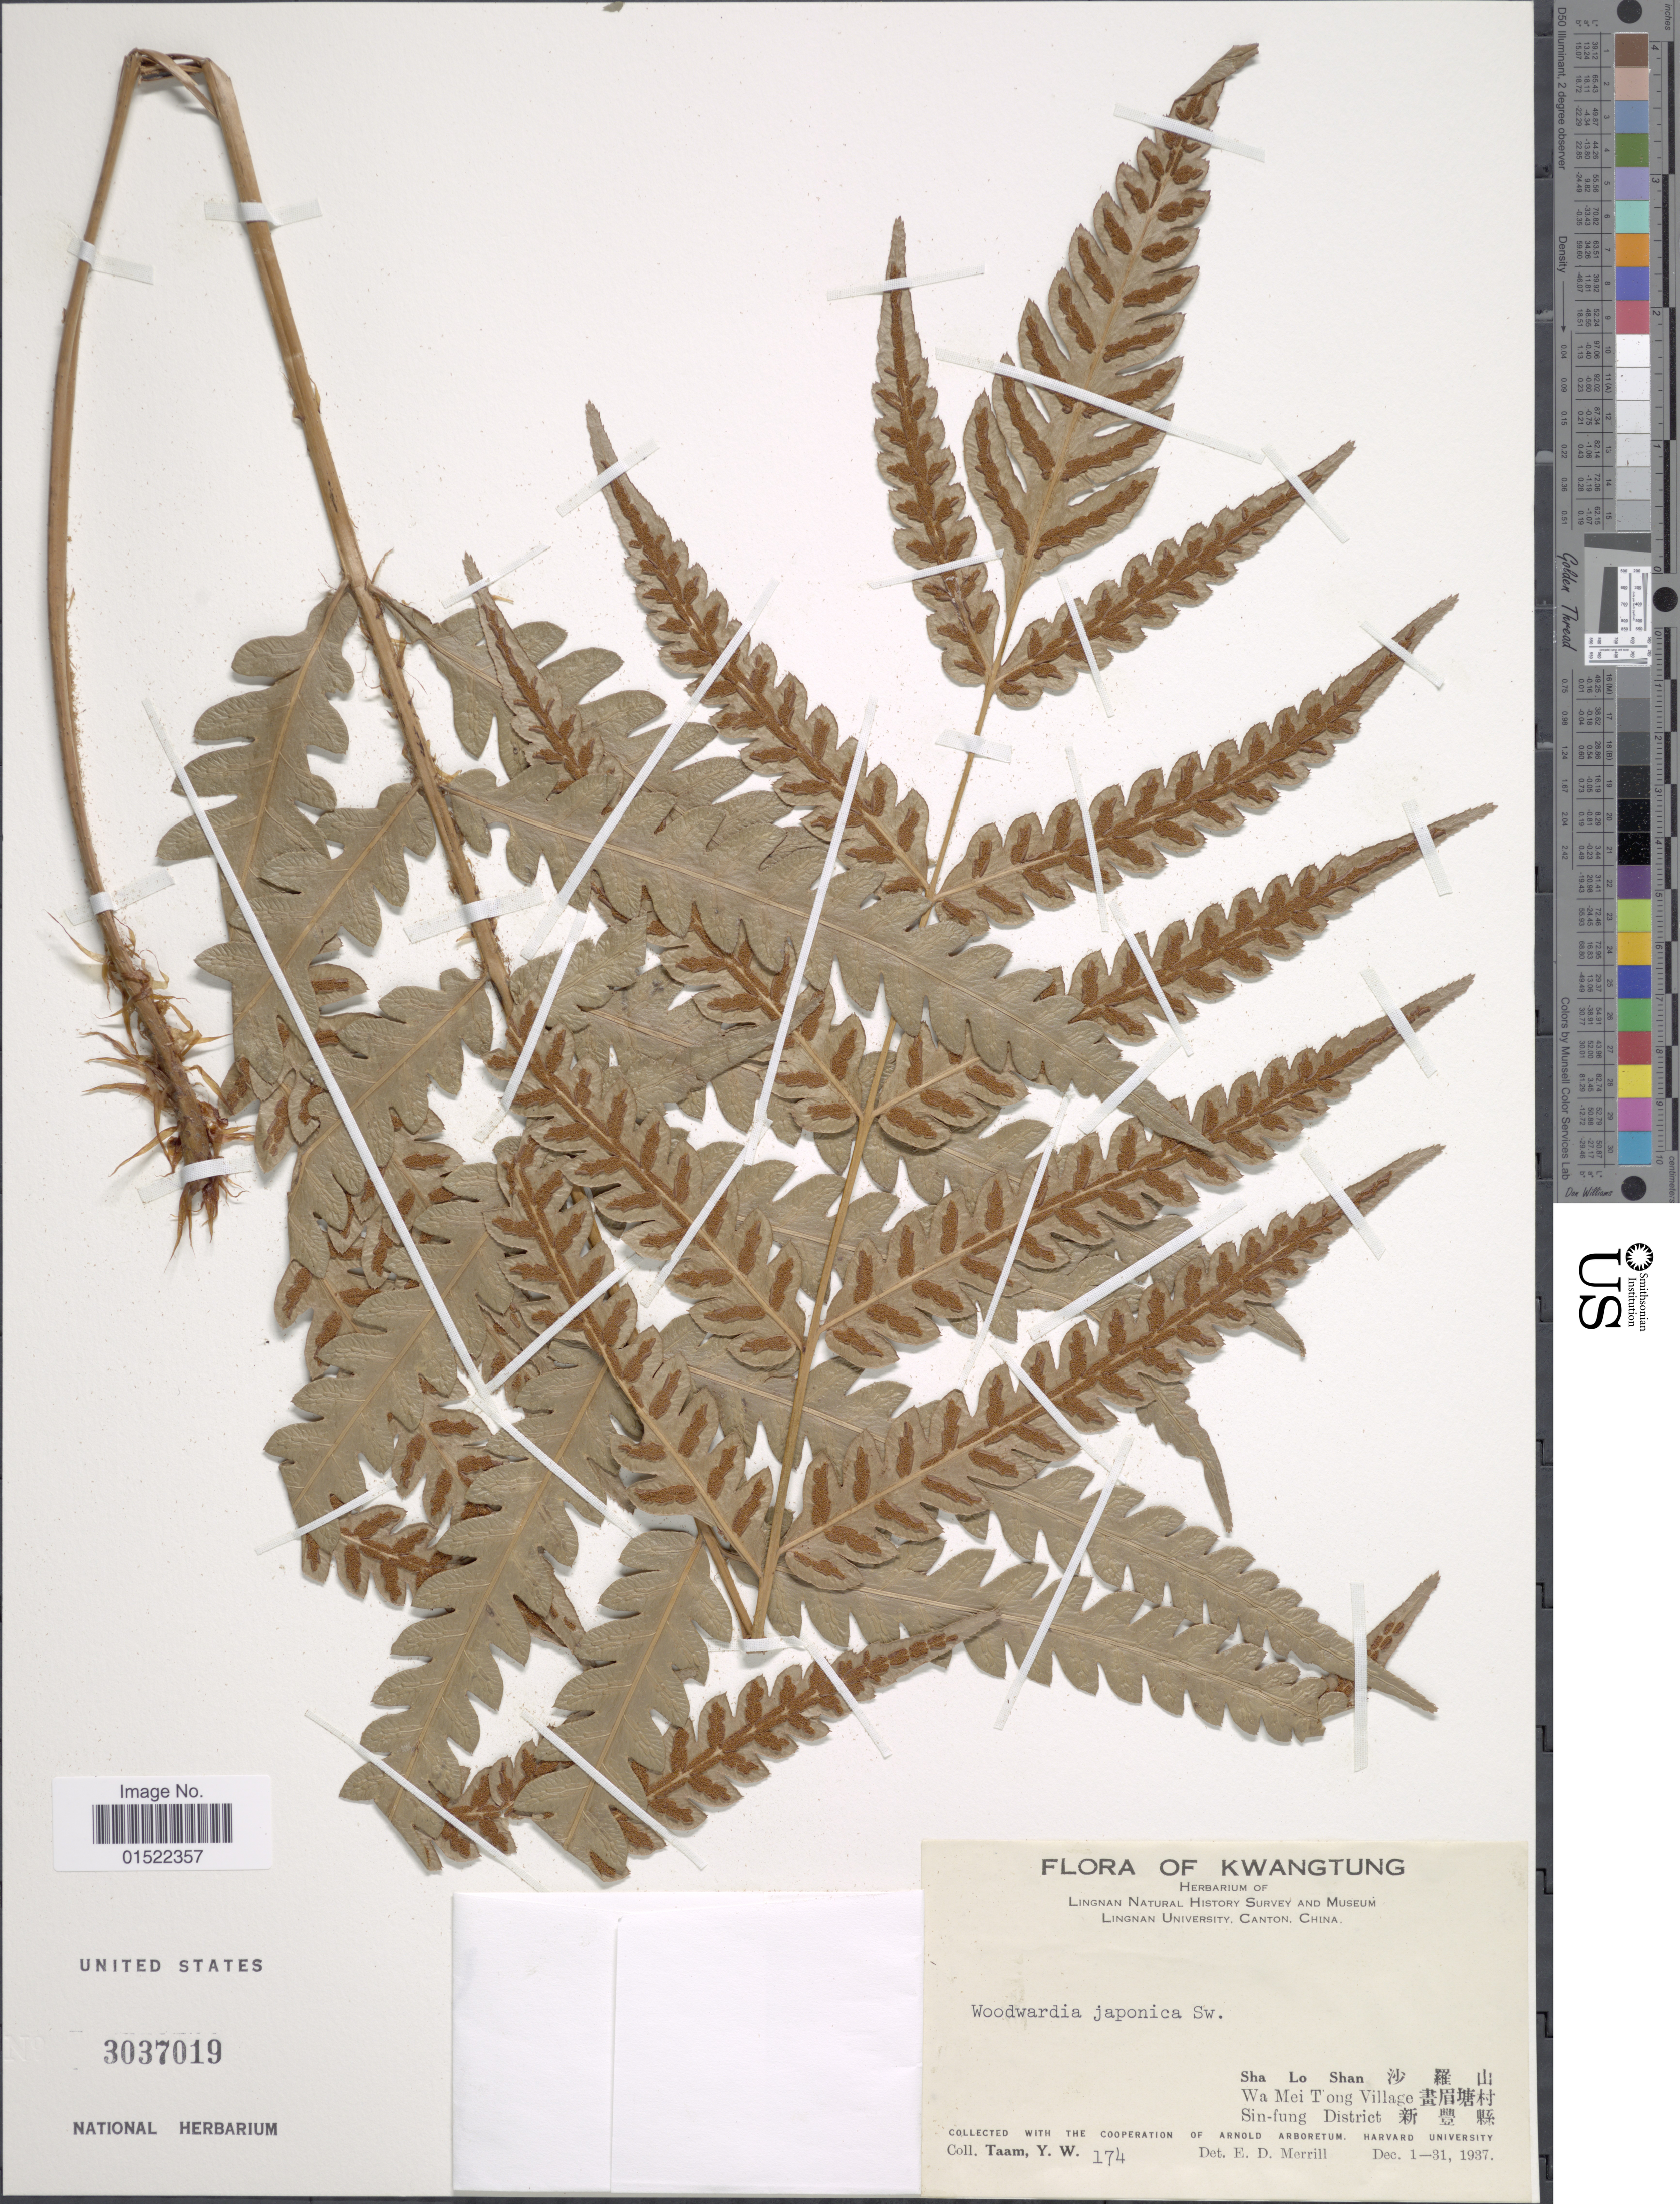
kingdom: Plantae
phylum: Tracheophyta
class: Polypodiopsida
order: Polypodiales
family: Blechnaceae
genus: Woodwardia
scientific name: Woodwardia japonica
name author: (L. f.) Sm.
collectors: Y. W. Taam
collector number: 174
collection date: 1937-12-01/1937-12-31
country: China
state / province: Guangdong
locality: Kwangtungm Sha Lo Shan, Wa Mei Tong Village, Sin-fung District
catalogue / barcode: US 3037019